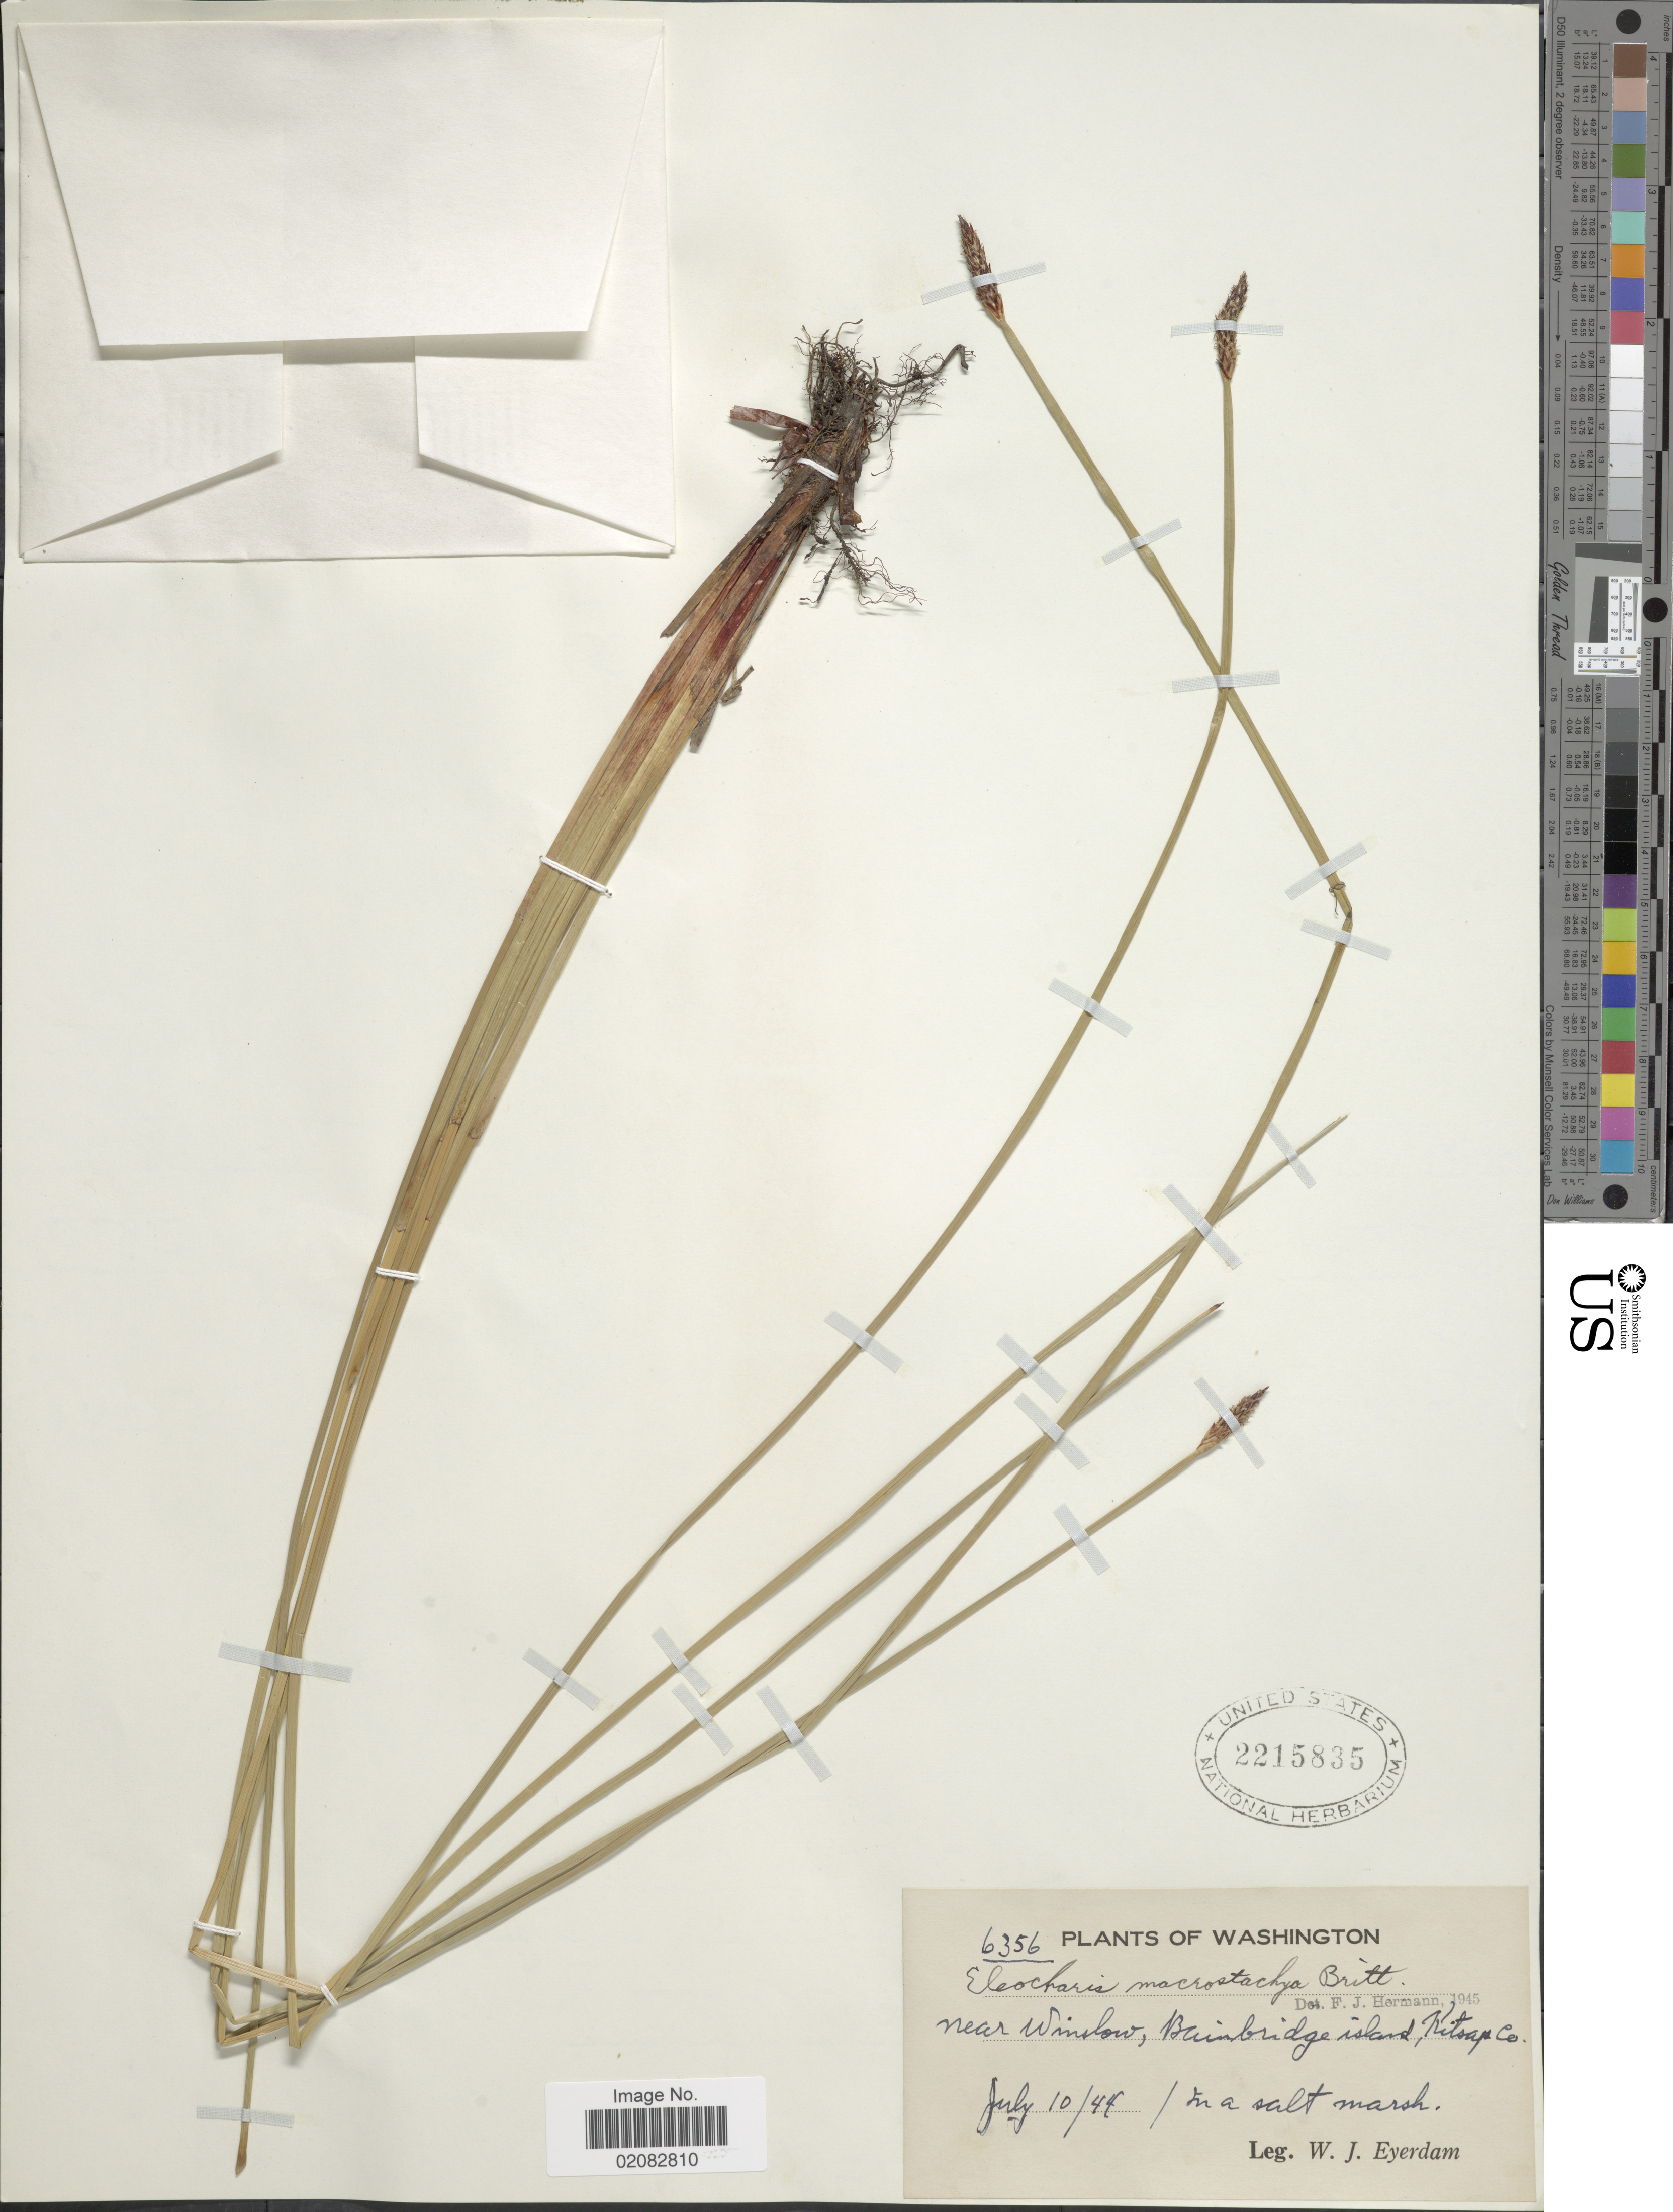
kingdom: Plantae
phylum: Tracheophyta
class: Liliopsida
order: Poales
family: Cyperaceae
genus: Eleocharis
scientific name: Eleocharis macrostachya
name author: Britton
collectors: W. J. Eyerdam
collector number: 6356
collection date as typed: Transcribed d/m/y: 10/7/44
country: United States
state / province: Washington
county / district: Kitsap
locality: Near Winslow, Bainbridge Island, Kitsap Co.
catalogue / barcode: US 2215835